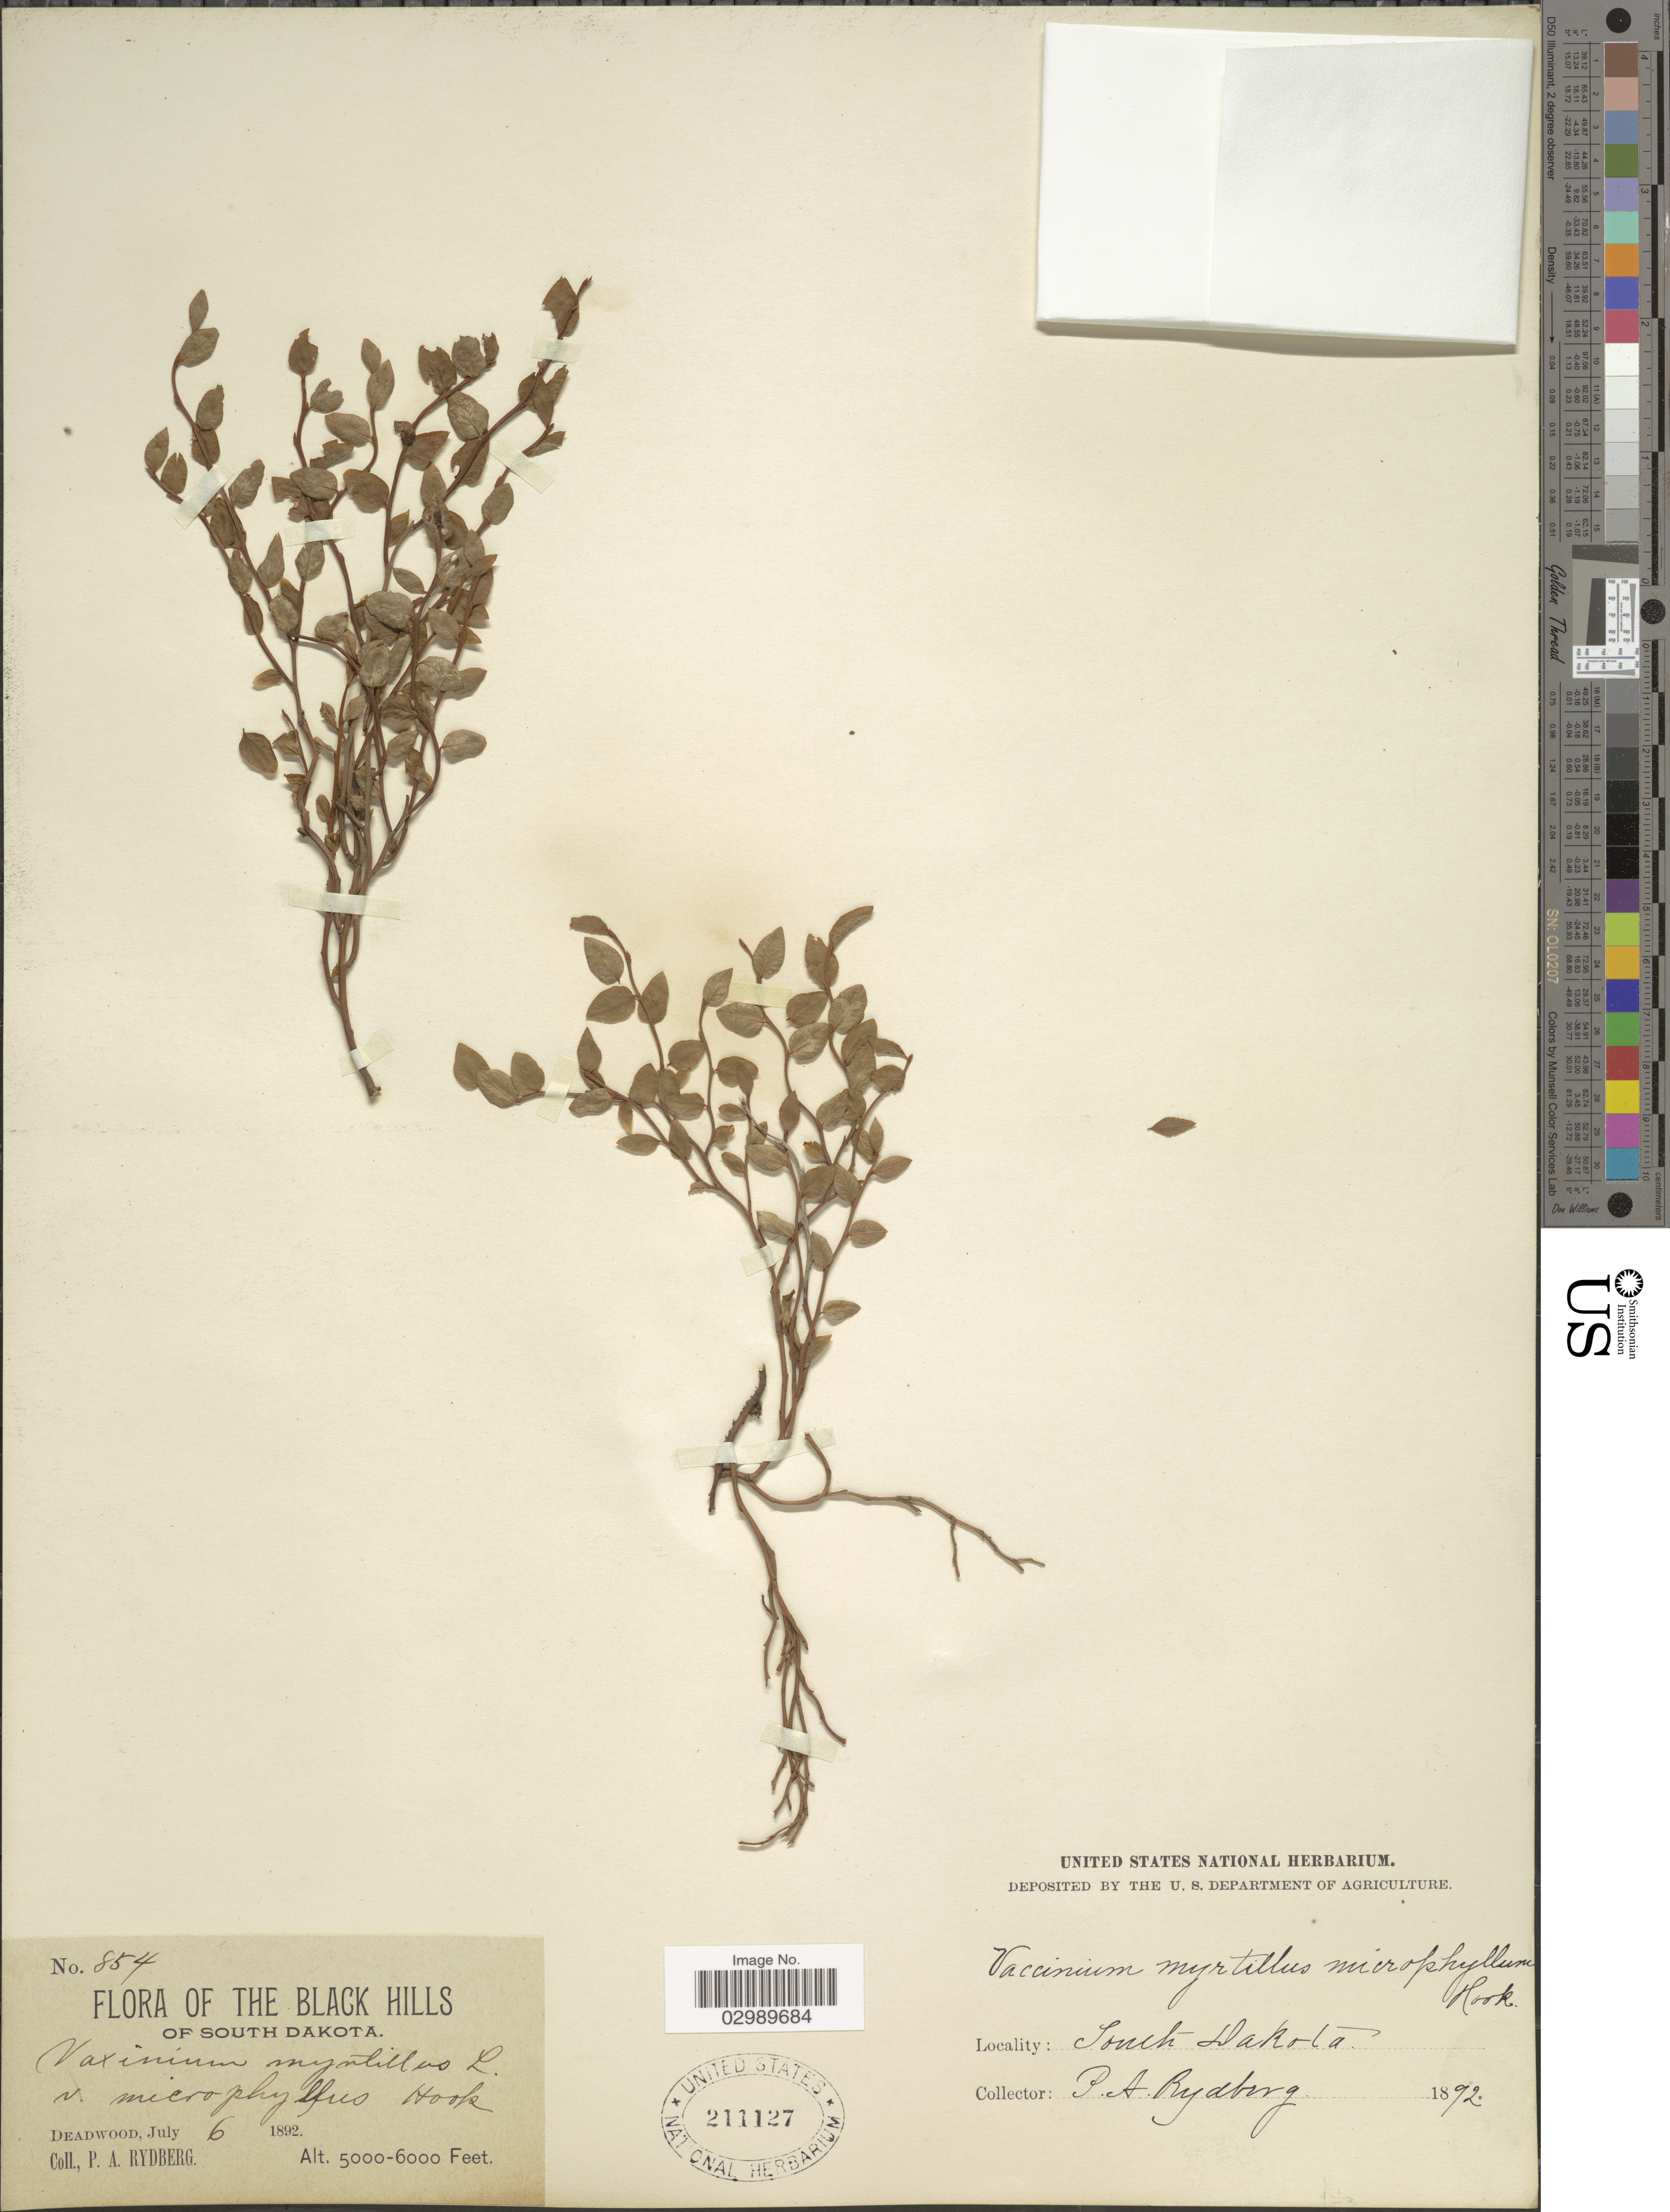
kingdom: Plantae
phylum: Tracheophyta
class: Magnoliopsida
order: Ericales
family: Ericaceae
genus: Vaccinium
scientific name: Vaccinium scoparium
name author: Leiberg ex Coville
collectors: P. A. Rydberg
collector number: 854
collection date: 1892-07-06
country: United States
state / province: South Dakota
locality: The Black Hills of South Dakota. Deadwood.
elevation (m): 1524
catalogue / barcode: US 211127